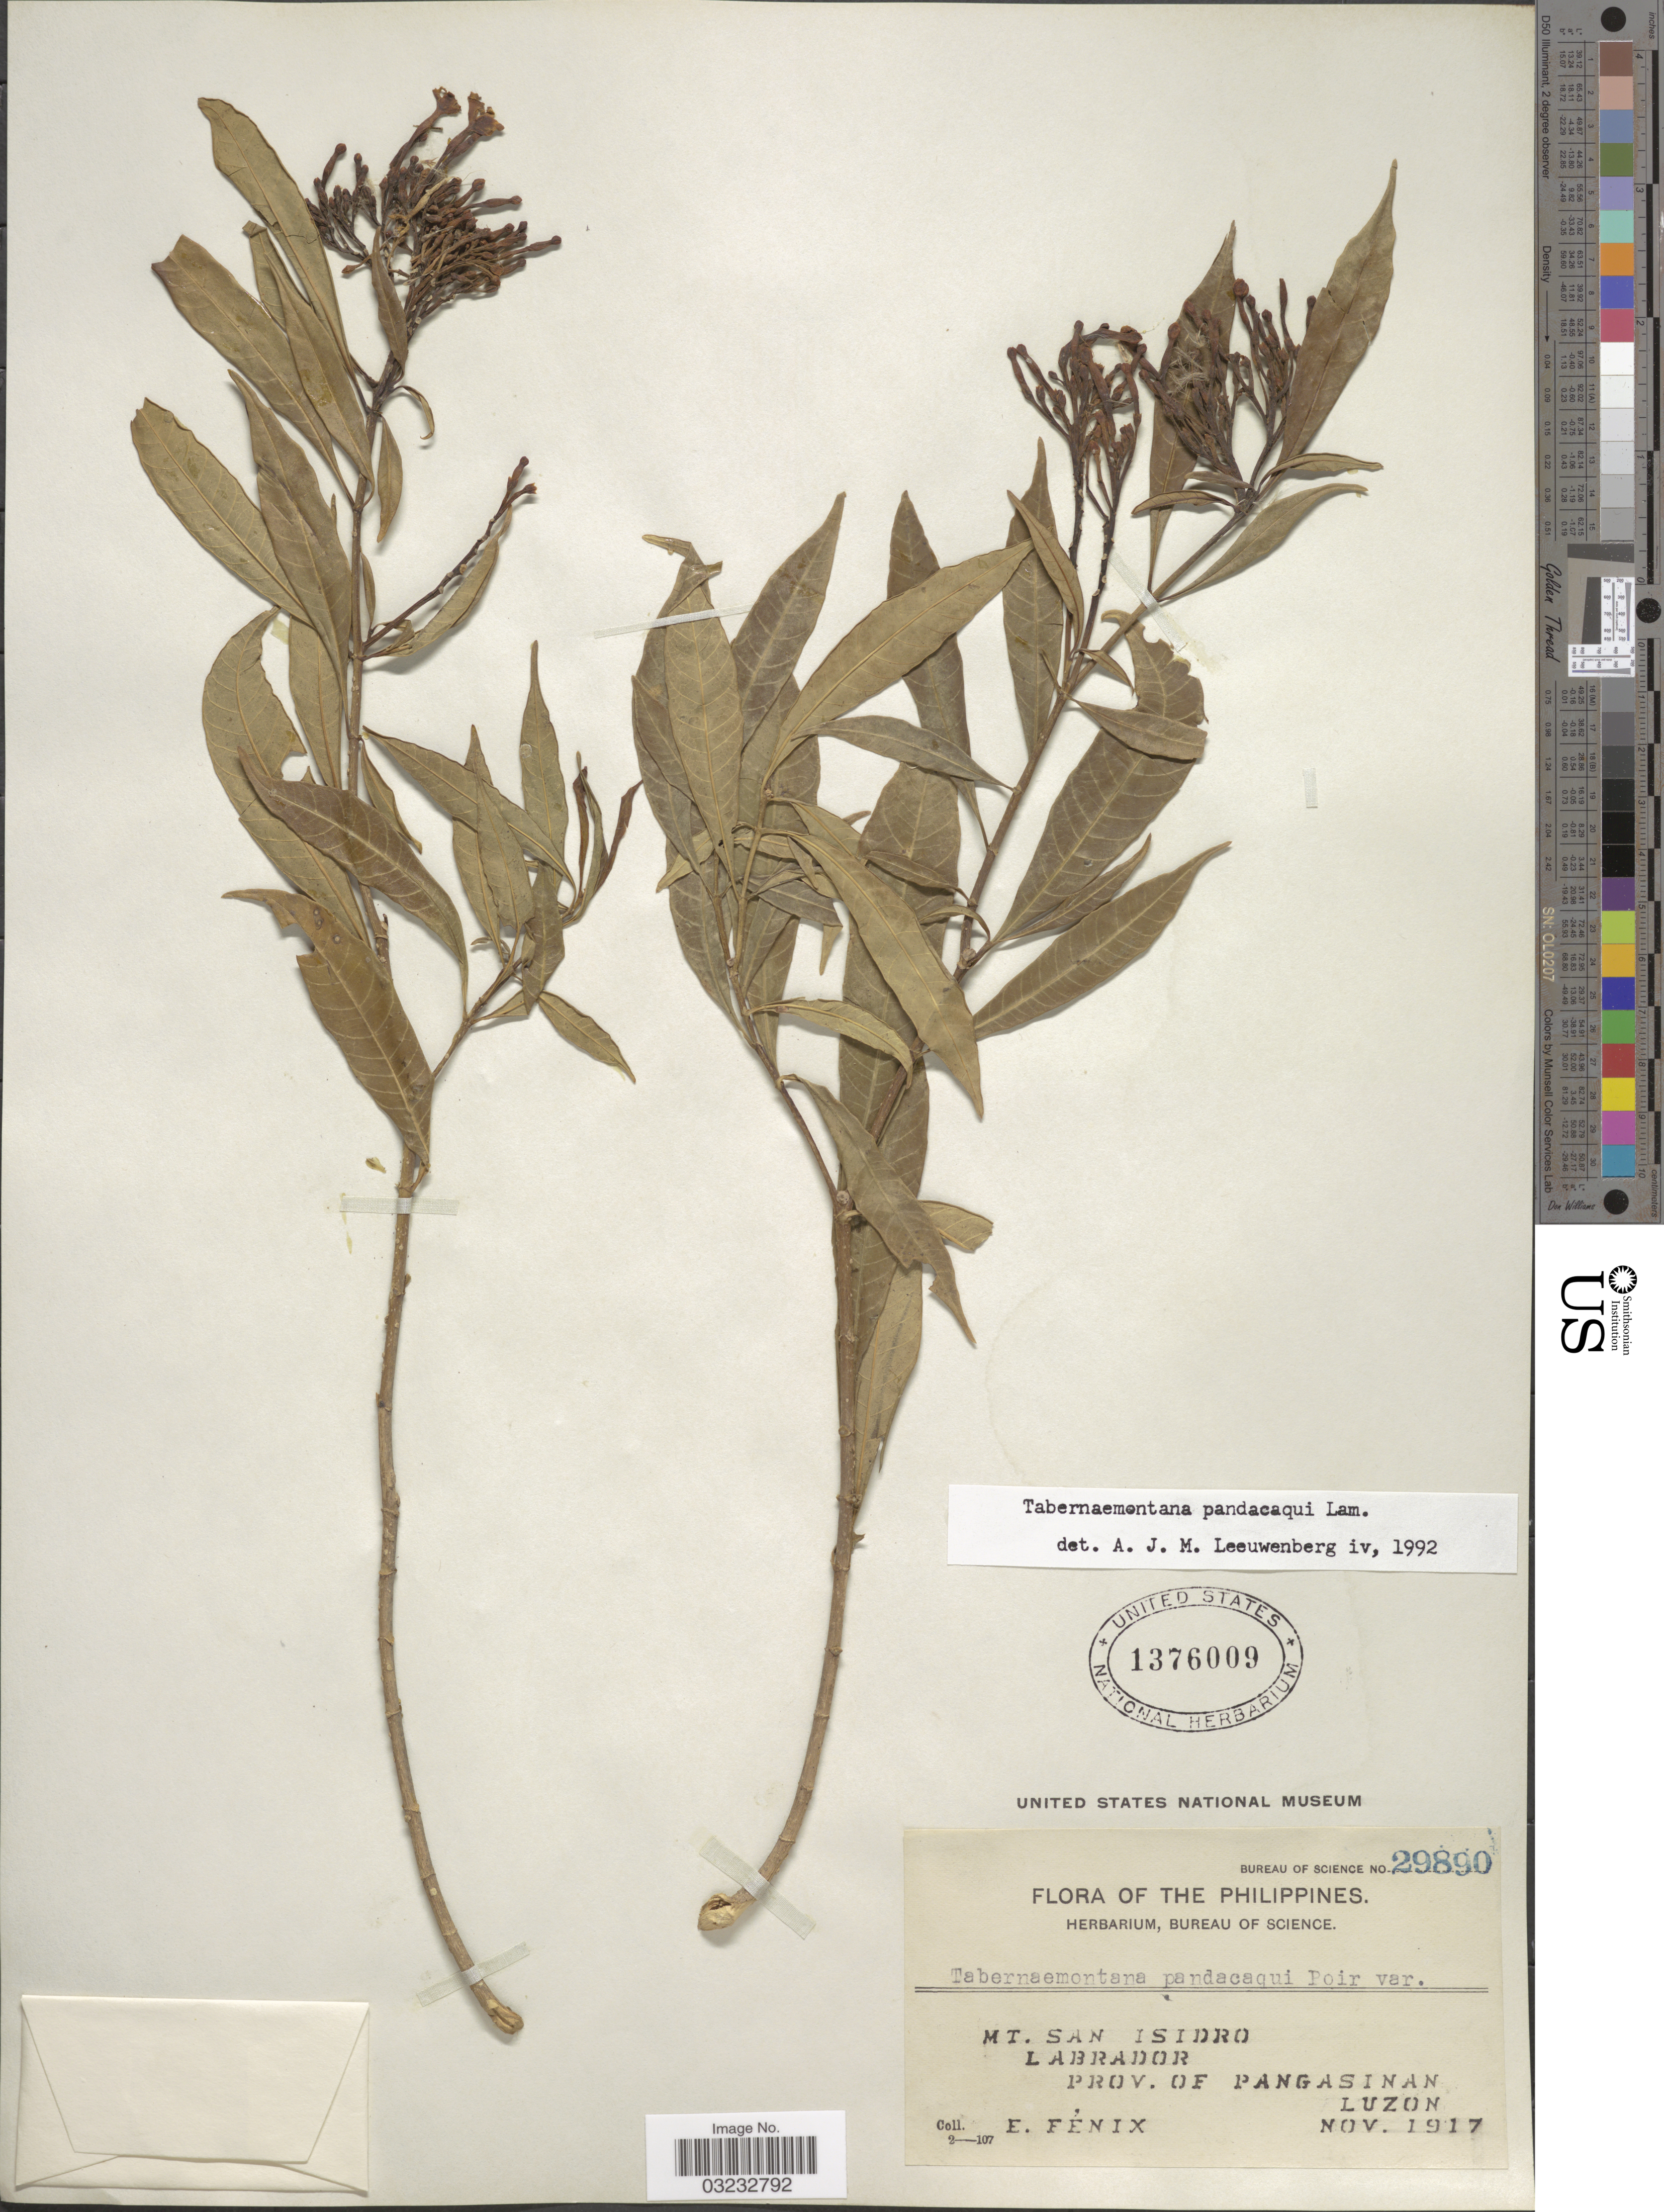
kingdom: Plantae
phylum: Tracheophyta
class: Magnoliopsida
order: Gentianales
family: Apocynaceae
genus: Tabernaemontana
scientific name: Tabernaemontana pandacaqui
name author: Poir.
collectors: E. Fénix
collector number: Bureau of Science 29890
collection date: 1917-11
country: Philippines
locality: Mt. San Isidro. Labrador. Prov. of Pangasinan. Luzon.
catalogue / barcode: US 1376009